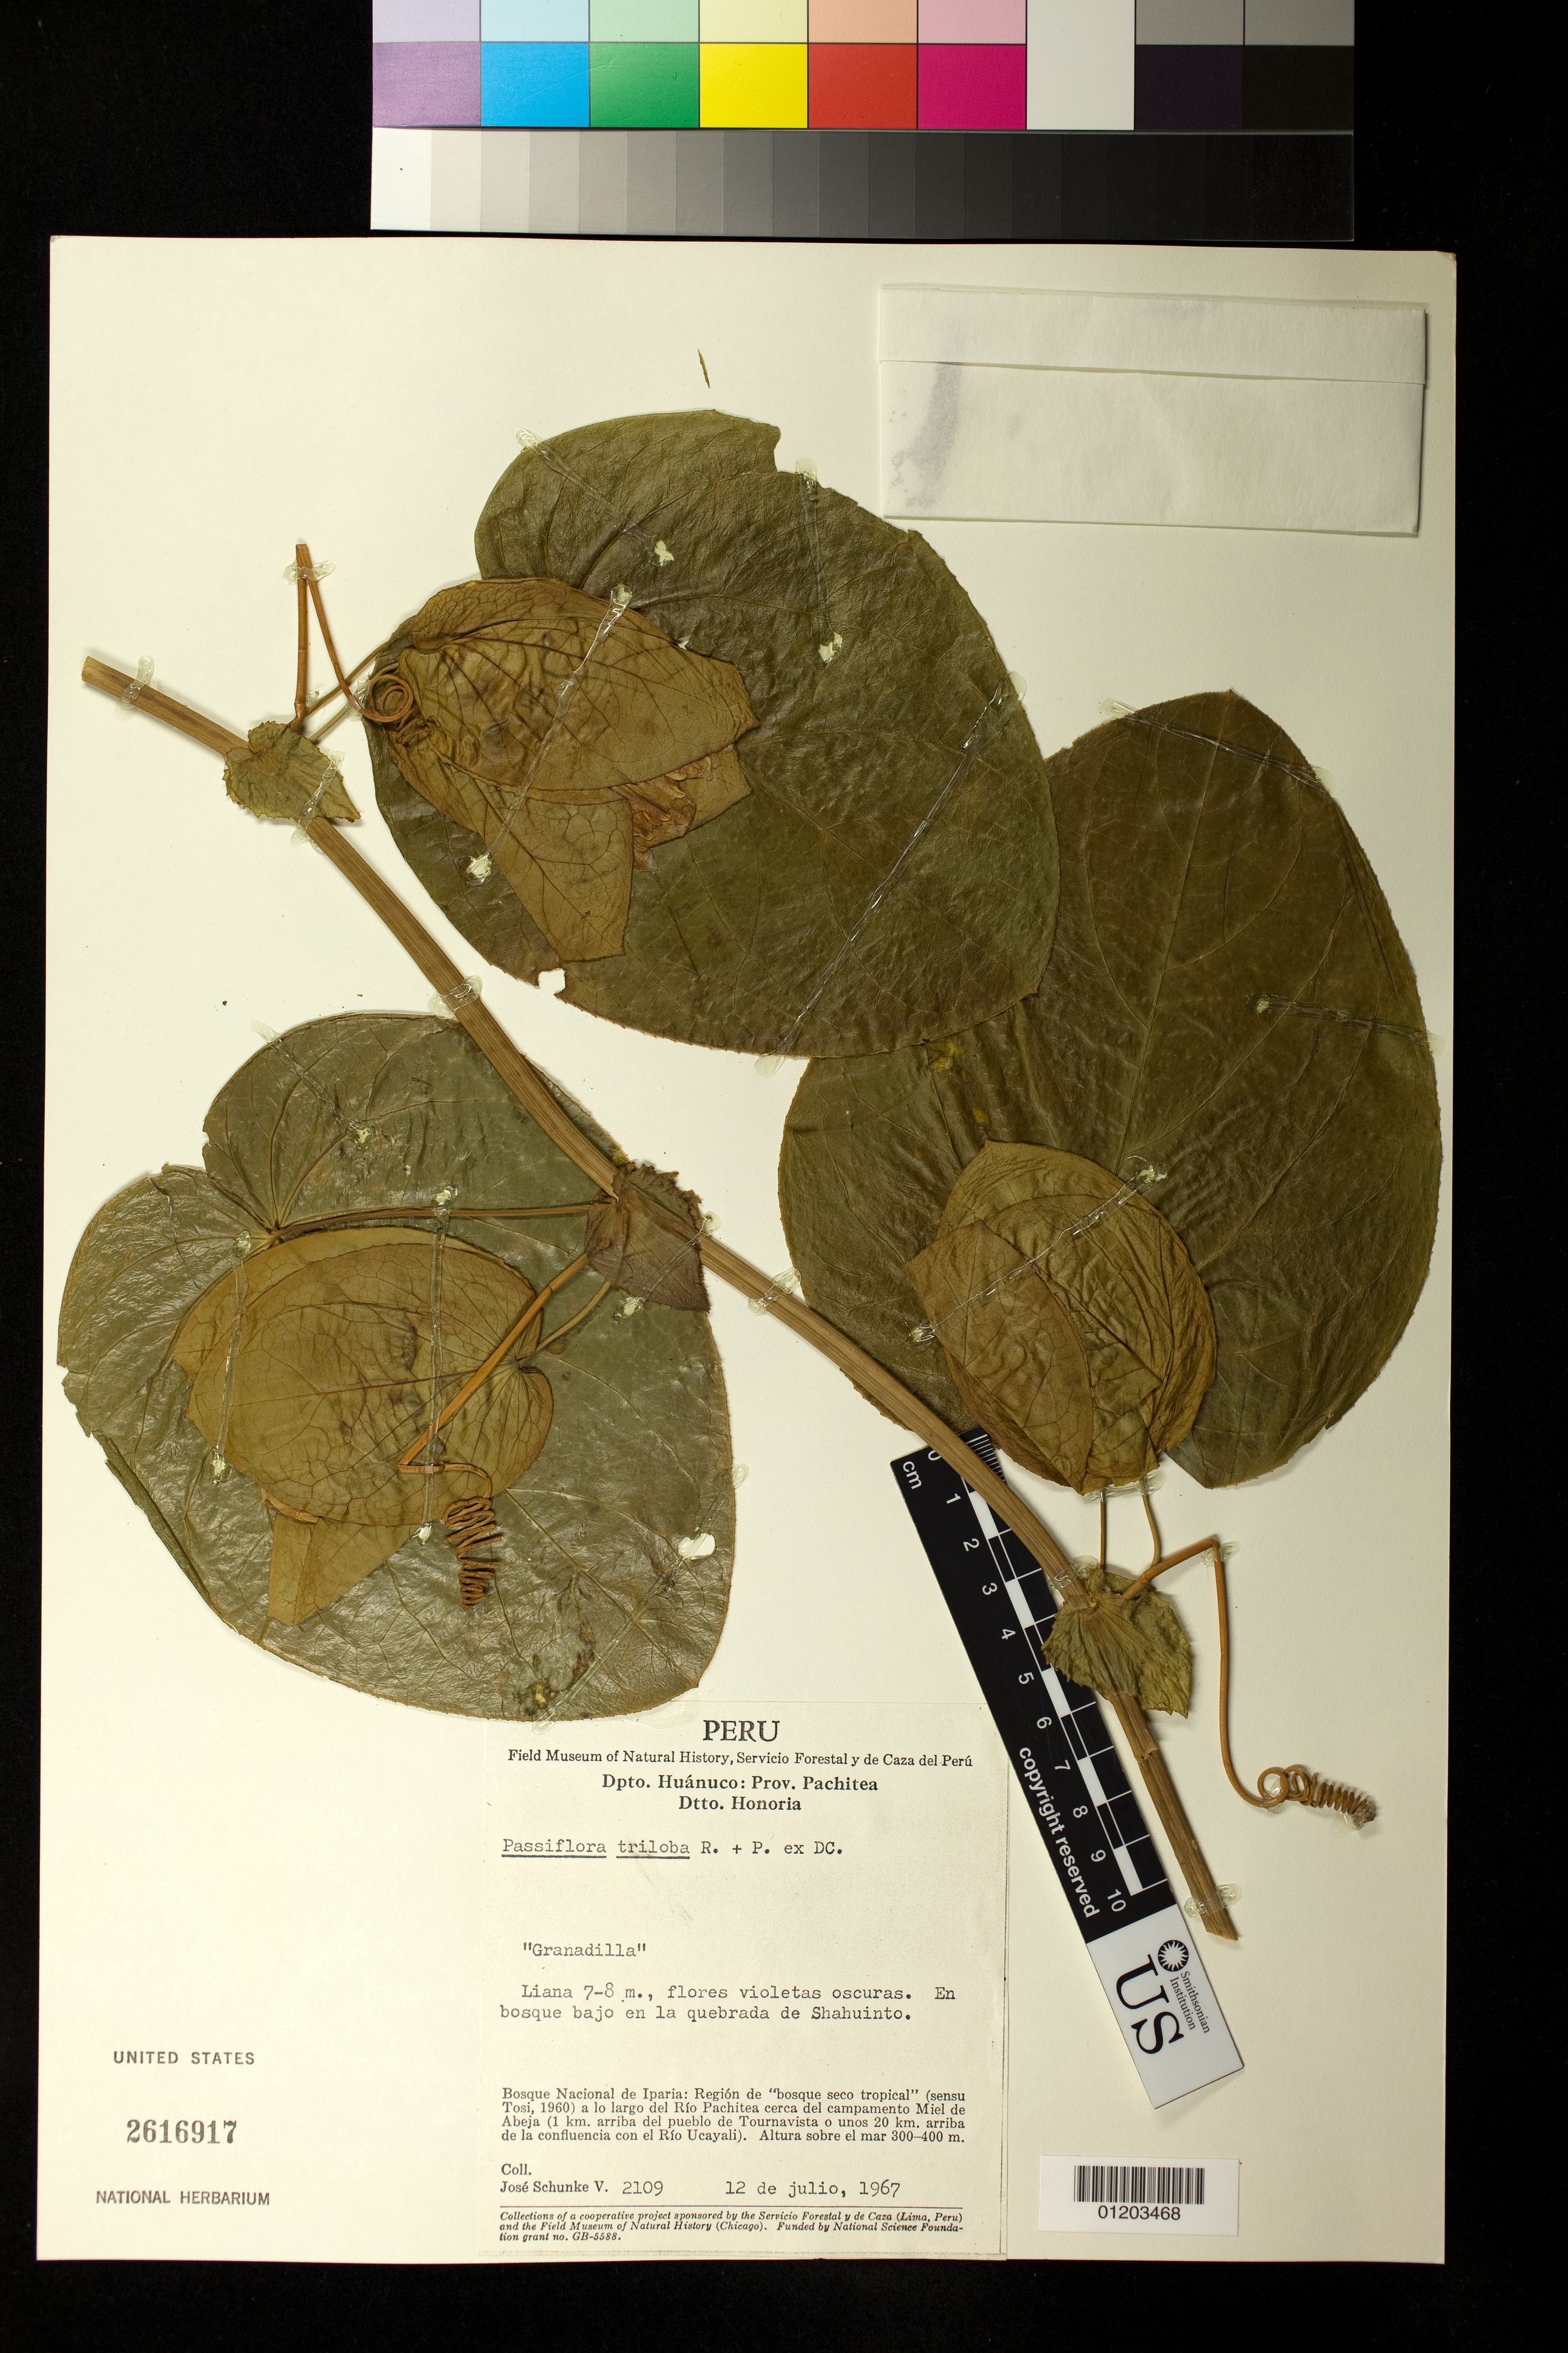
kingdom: Plantae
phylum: Tracheophyta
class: Magnoliopsida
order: Malpighiales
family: Passifloraceae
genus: Passiflora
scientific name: Passiflora triloba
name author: Ruiz & Pav. ex DC.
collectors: J. Schunke Vigo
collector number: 2109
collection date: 1967-07-12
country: Peru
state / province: Huánuco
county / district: Pachitea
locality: Honoria.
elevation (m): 300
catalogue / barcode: US 2616917